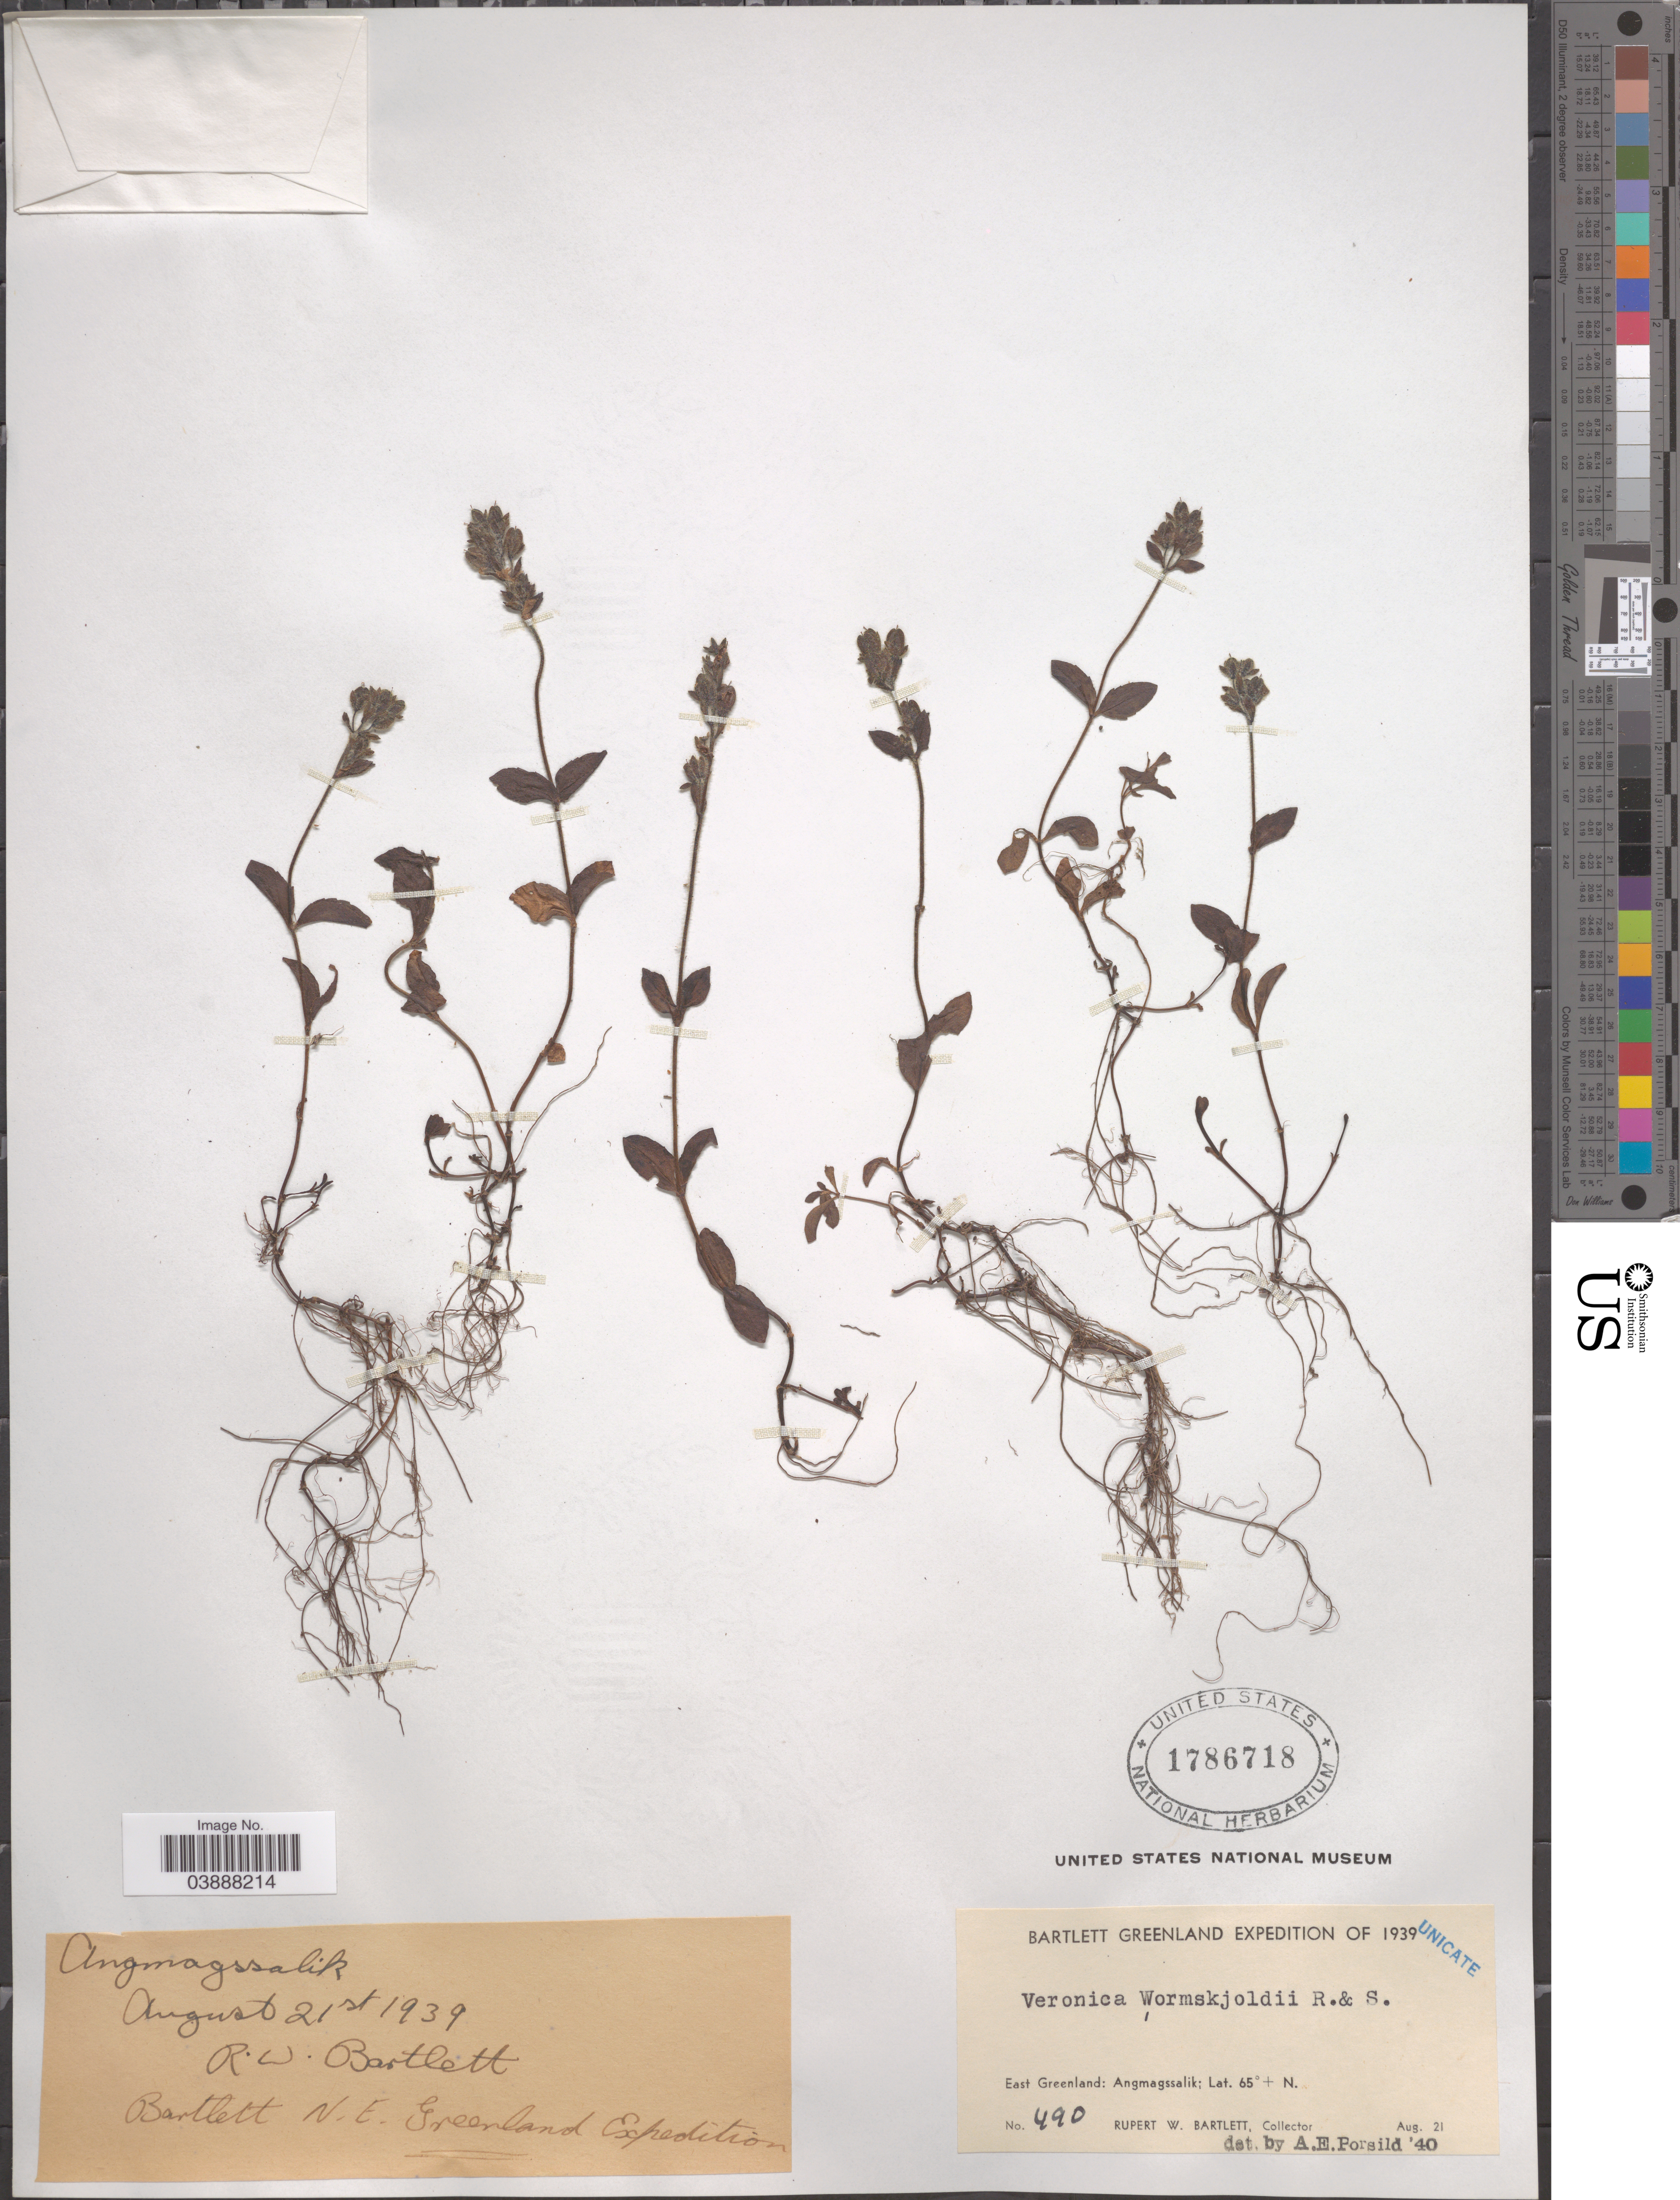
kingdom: Plantae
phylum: Tracheophyta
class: Magnoliopsida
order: Lamiales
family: Plantaginaceae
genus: Veronica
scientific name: Veronica wormskjoldii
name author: Roem. & Schult.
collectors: R. W. Bartlett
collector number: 490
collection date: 1939-08-21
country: Greenland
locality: Angmagssalik. N. E. Greenland. East Greenland: Angmagssalik.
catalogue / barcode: US 1786718